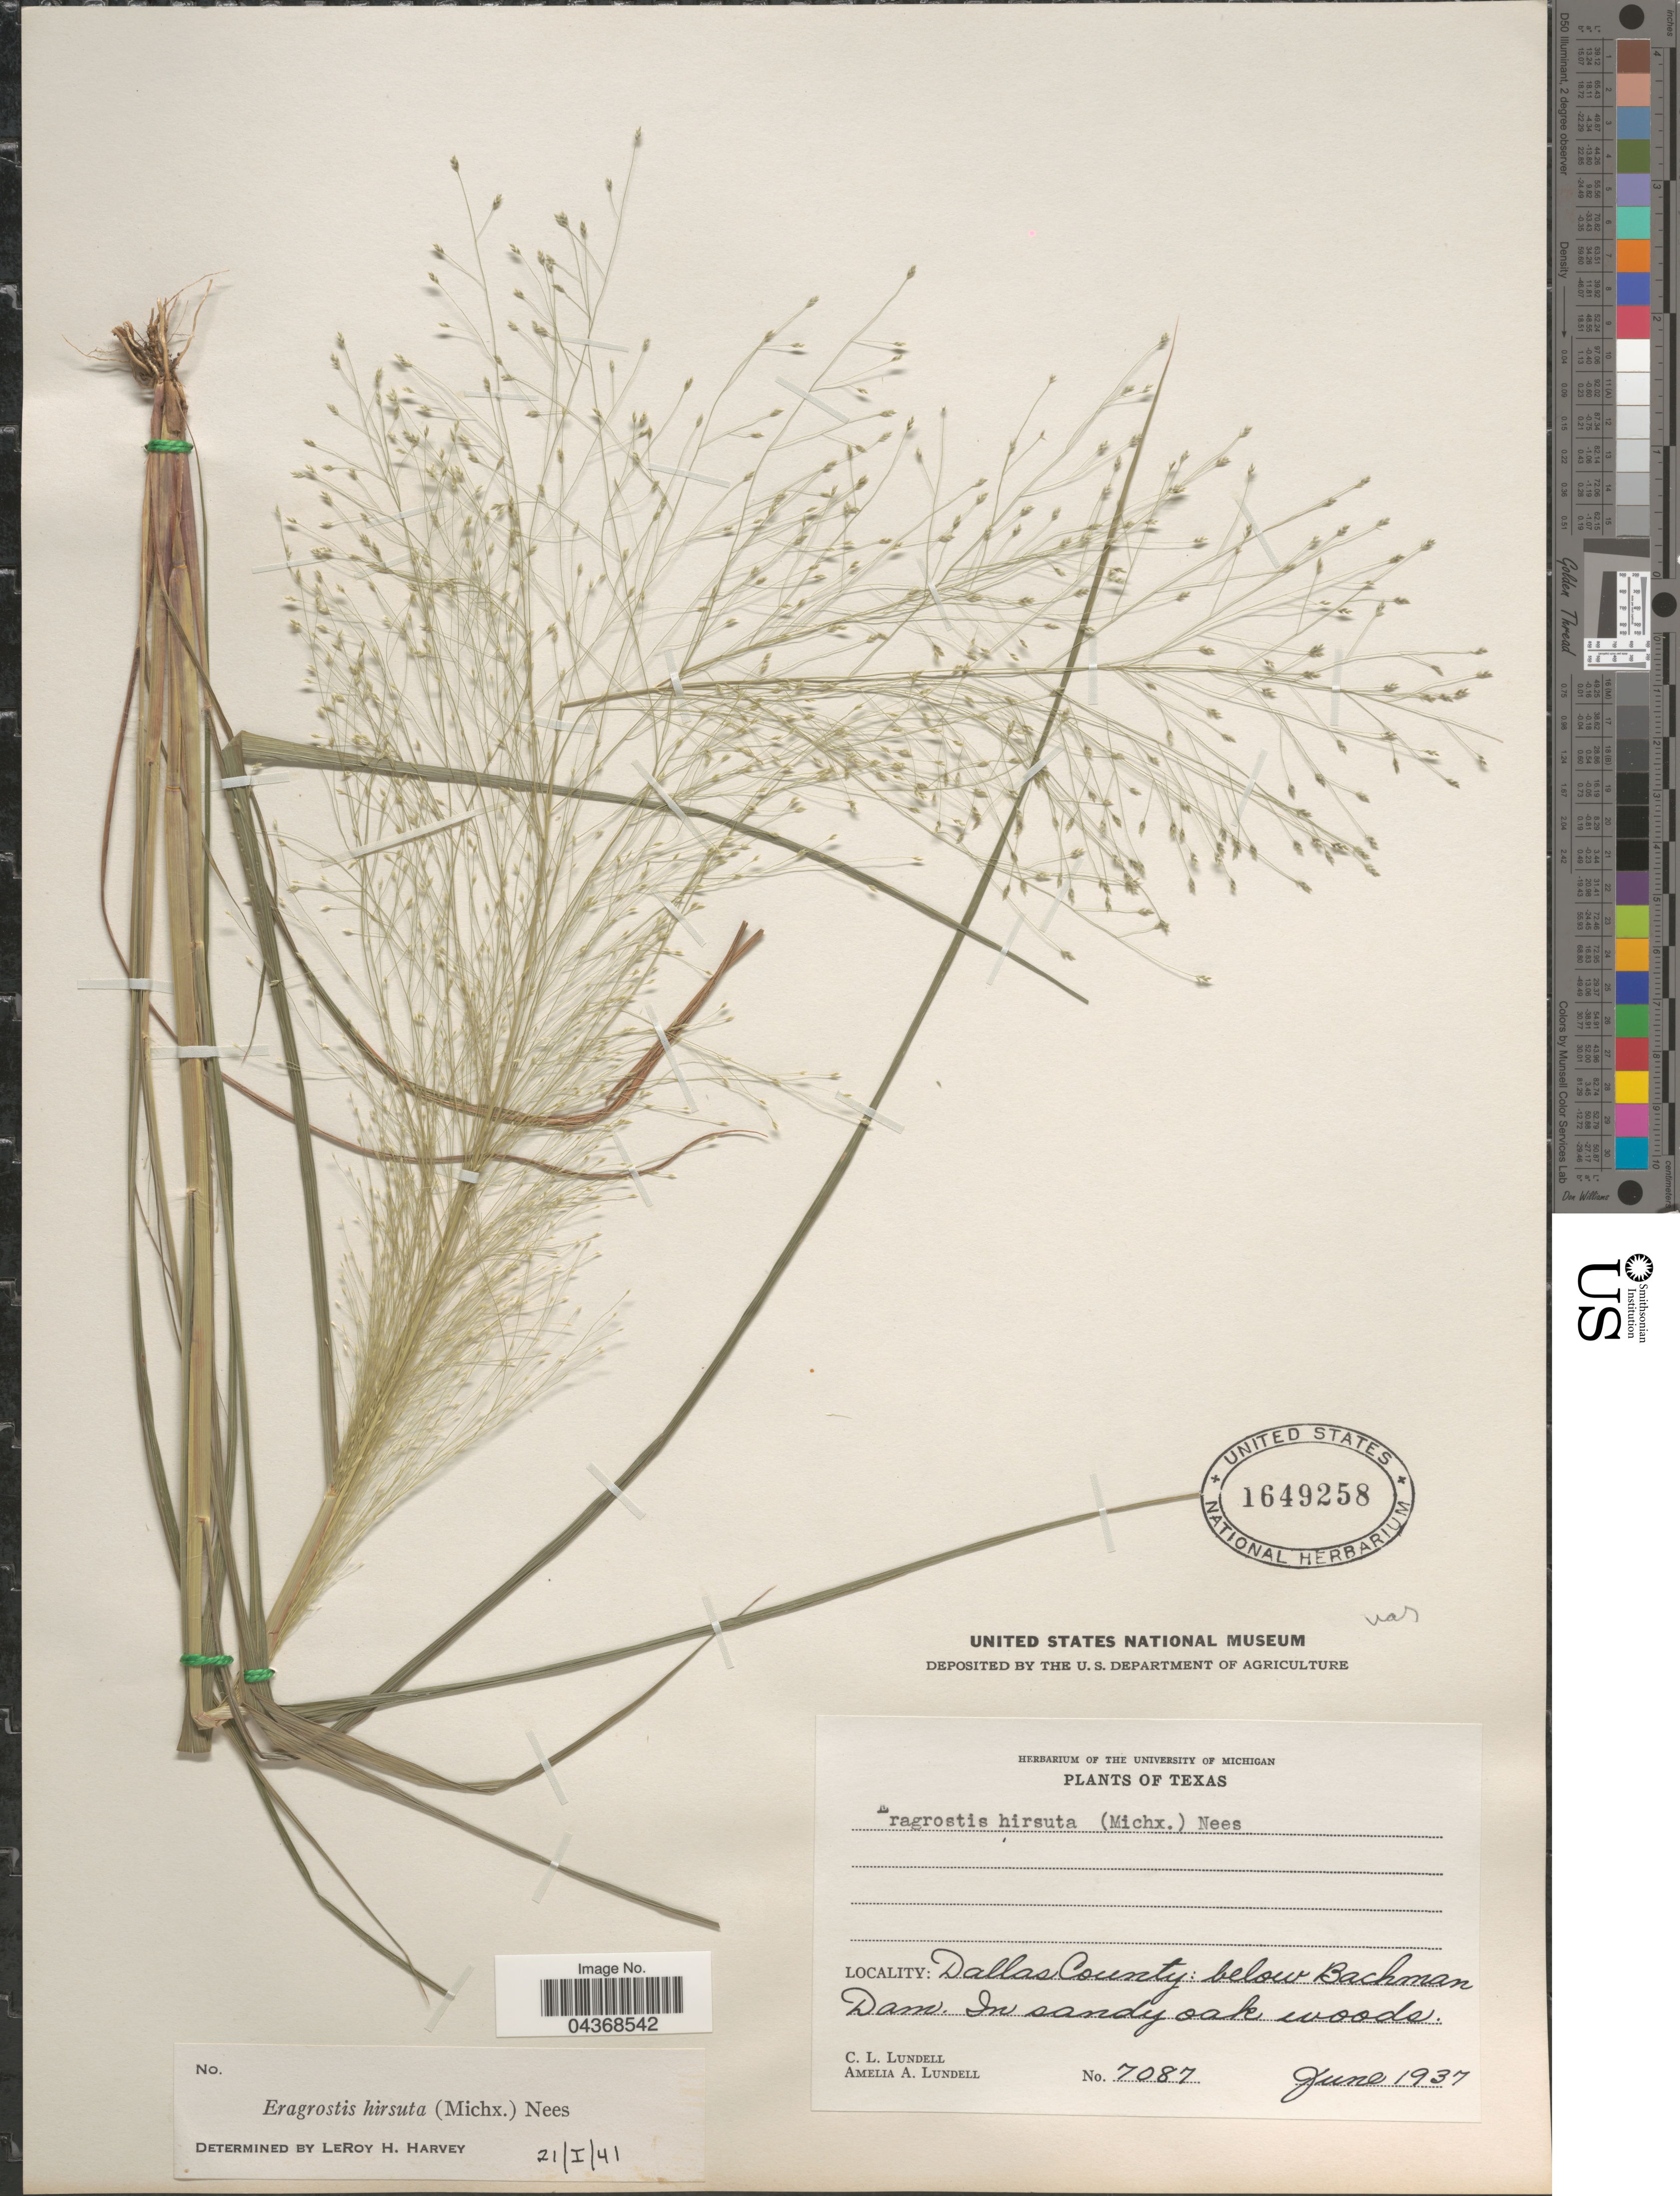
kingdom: Plantae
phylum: Tracheophyta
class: Liliopsida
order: Poales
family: Poaceae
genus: Eragrostis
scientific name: Eragrostis hirsuta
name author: (Michx.) Nees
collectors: C. L. Lundell & A. A. Lundell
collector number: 7087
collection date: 1937-06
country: United States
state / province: Texas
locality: Dallas County: below Bachman Dam.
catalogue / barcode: US 1649258